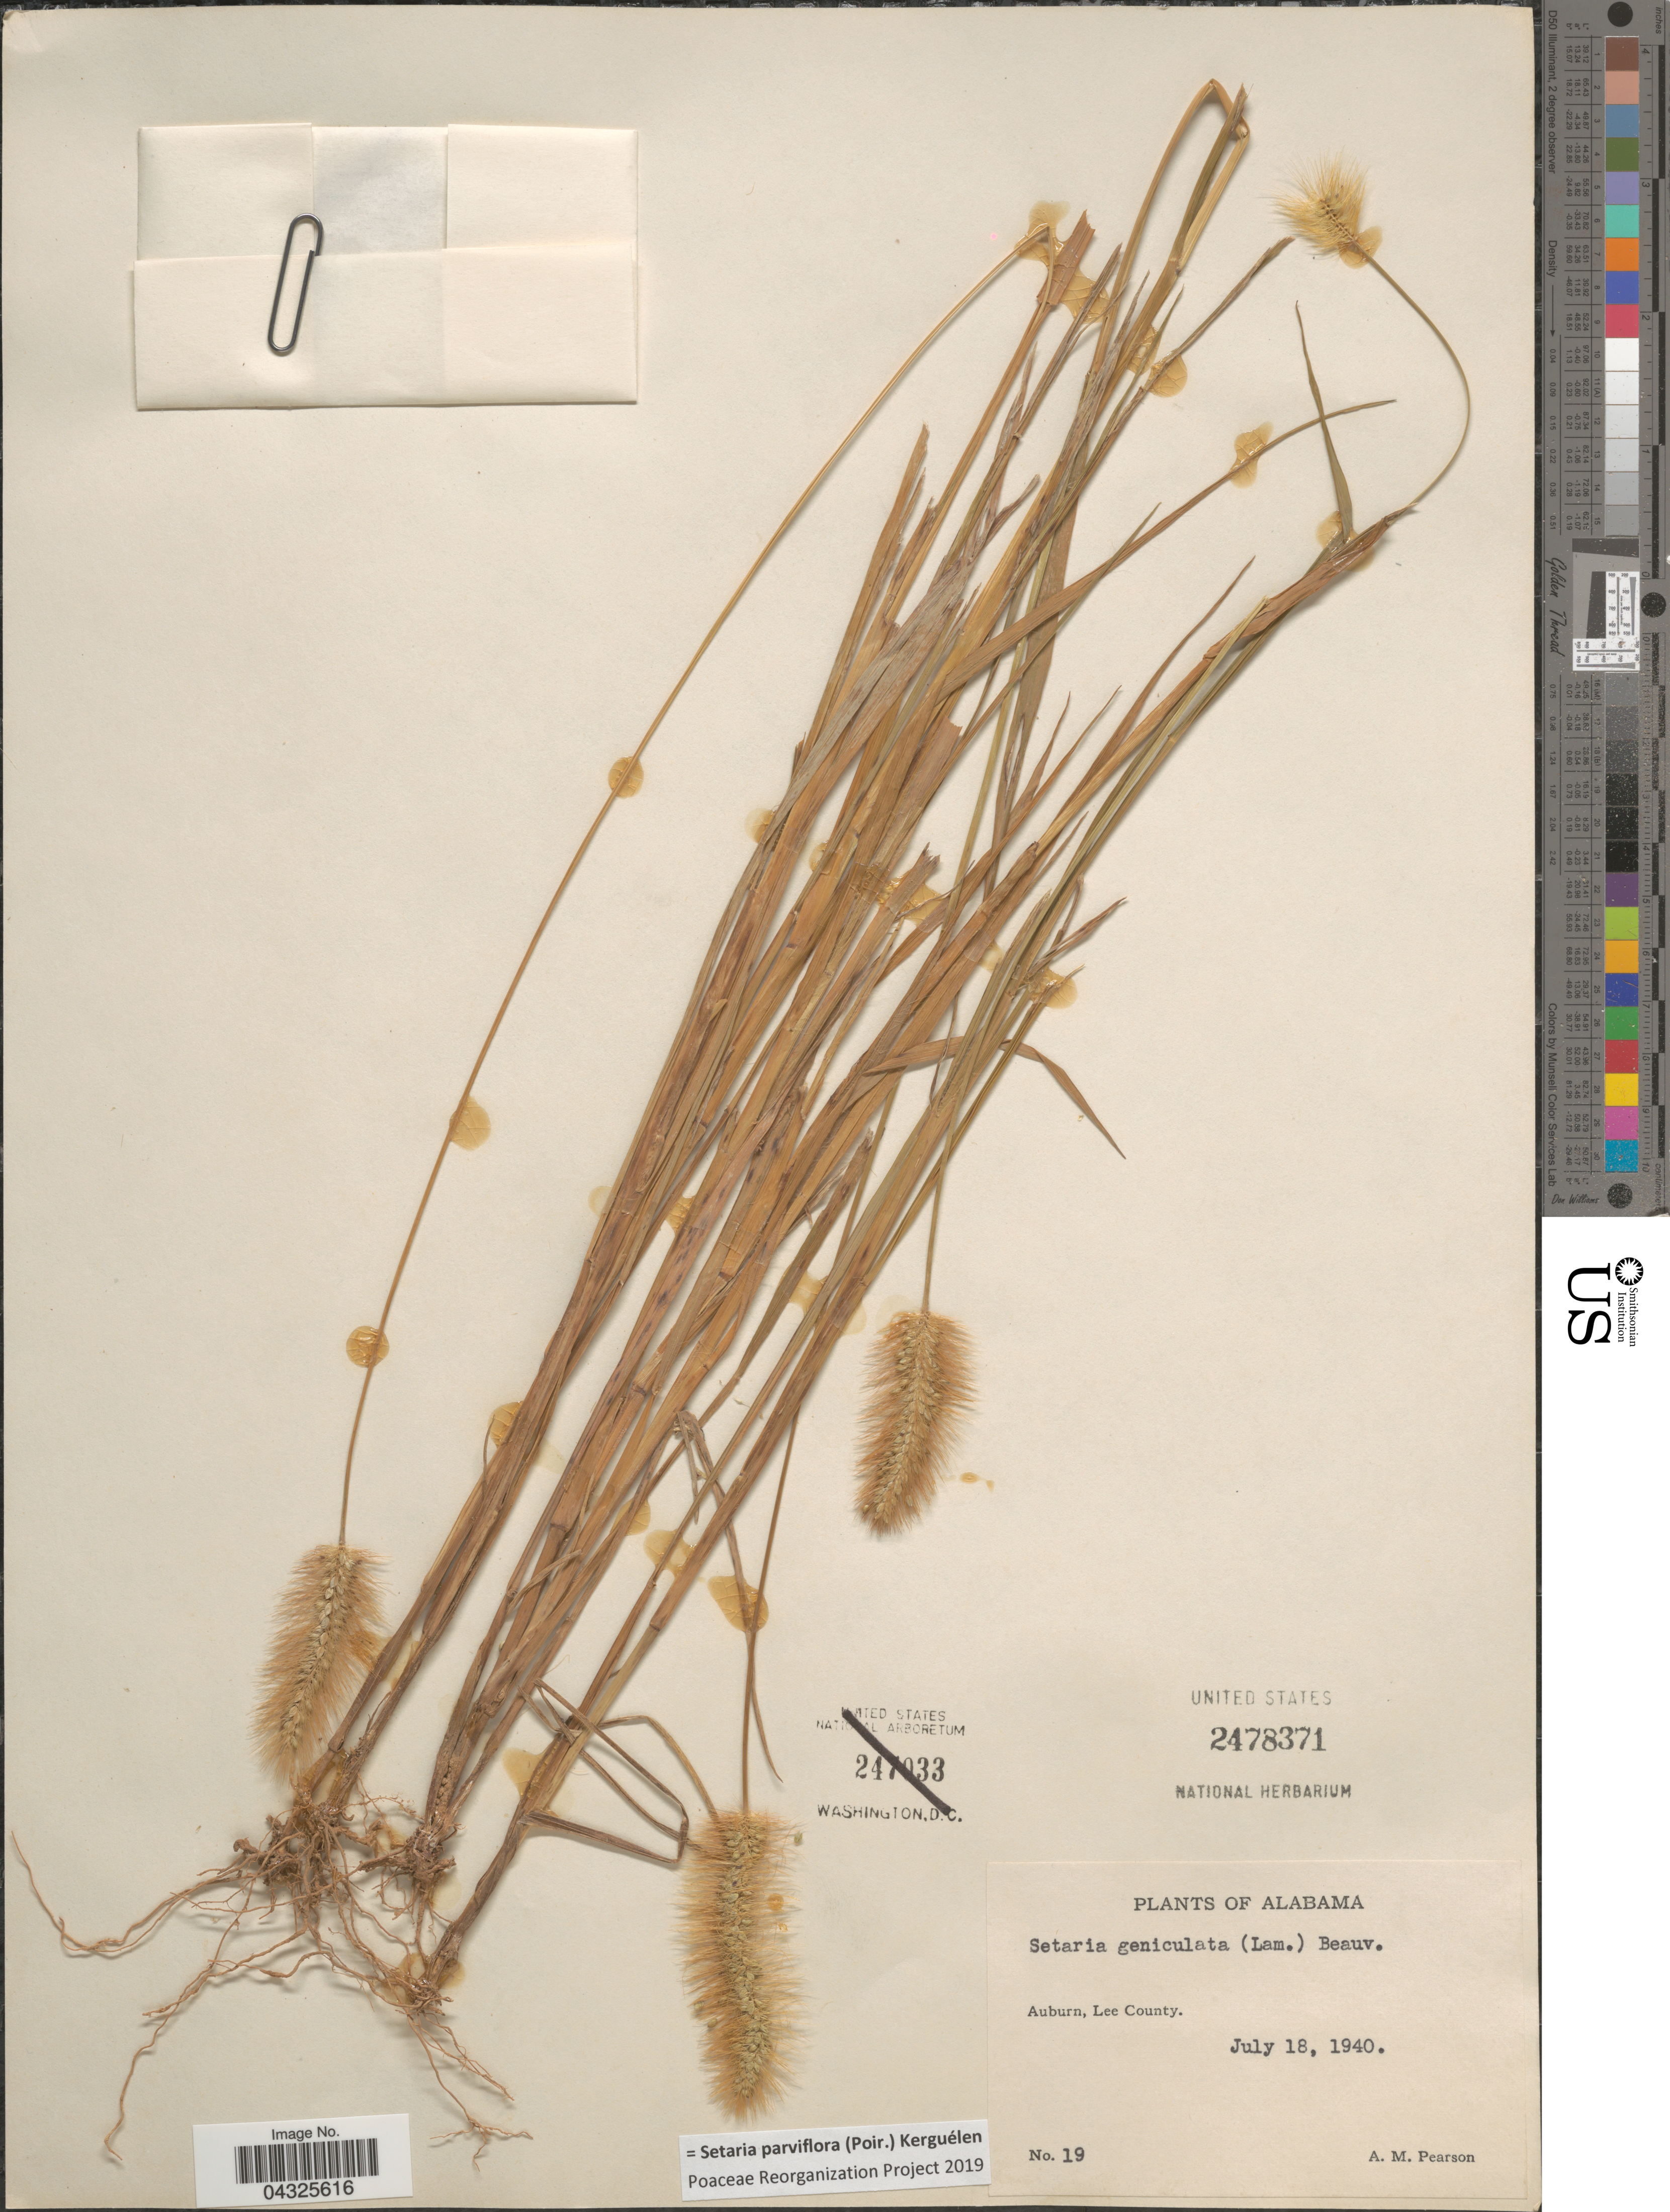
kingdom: Plantae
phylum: Tracheophyta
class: Liliopsida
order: Poales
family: Poaceae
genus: Setaria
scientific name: Setaria parviflora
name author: (Poir.) Kerguélen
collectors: A. Pearson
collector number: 19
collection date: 1940-07-18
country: United States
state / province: Alabama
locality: Auburn, Lee County.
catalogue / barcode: US 2478371